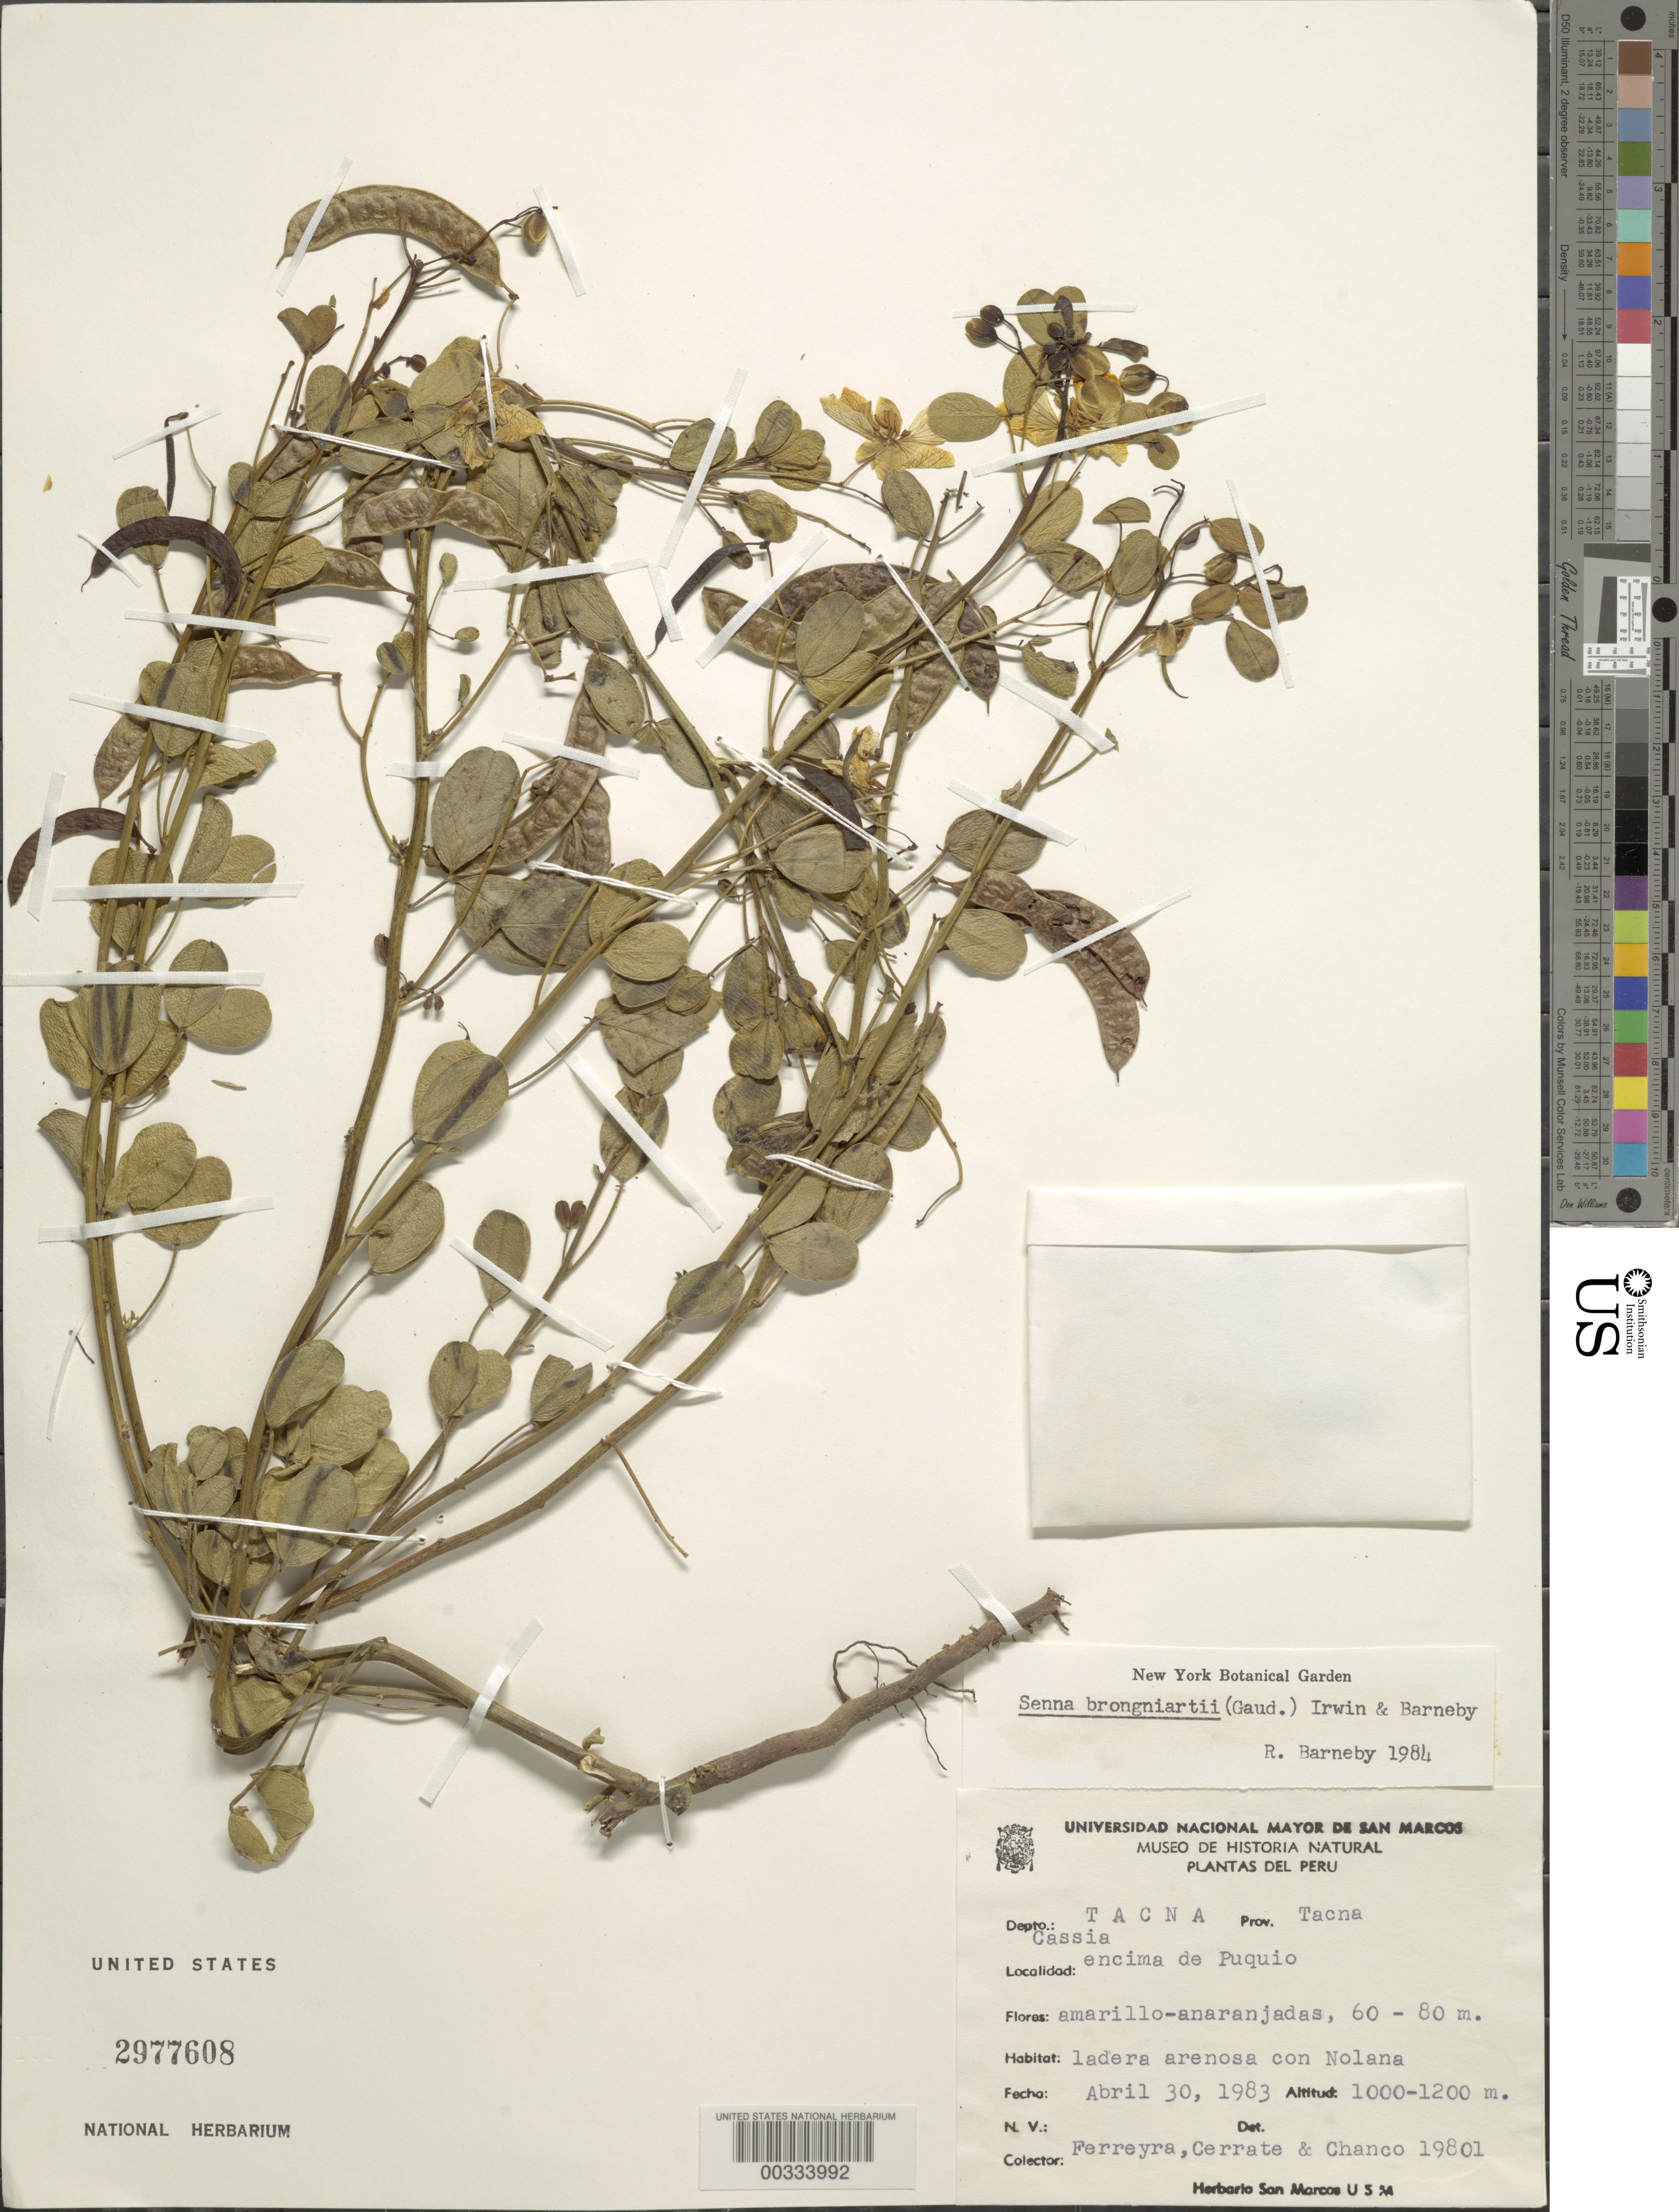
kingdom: Plantae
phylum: Tracheophyta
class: Magnoliopsida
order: Fabales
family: Fabaceae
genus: Senna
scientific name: Senna brongniartii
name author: (Gaudich.) H.S. Irwin & Barneby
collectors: R. A. Ferreyra, E. Cerrate & -. Chanco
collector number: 19801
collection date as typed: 30 Apr 1983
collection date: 1983-04-30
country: Peru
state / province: Tacna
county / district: Tacna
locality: Above puquio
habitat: Sandy slope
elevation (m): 1000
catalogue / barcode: US 2977608